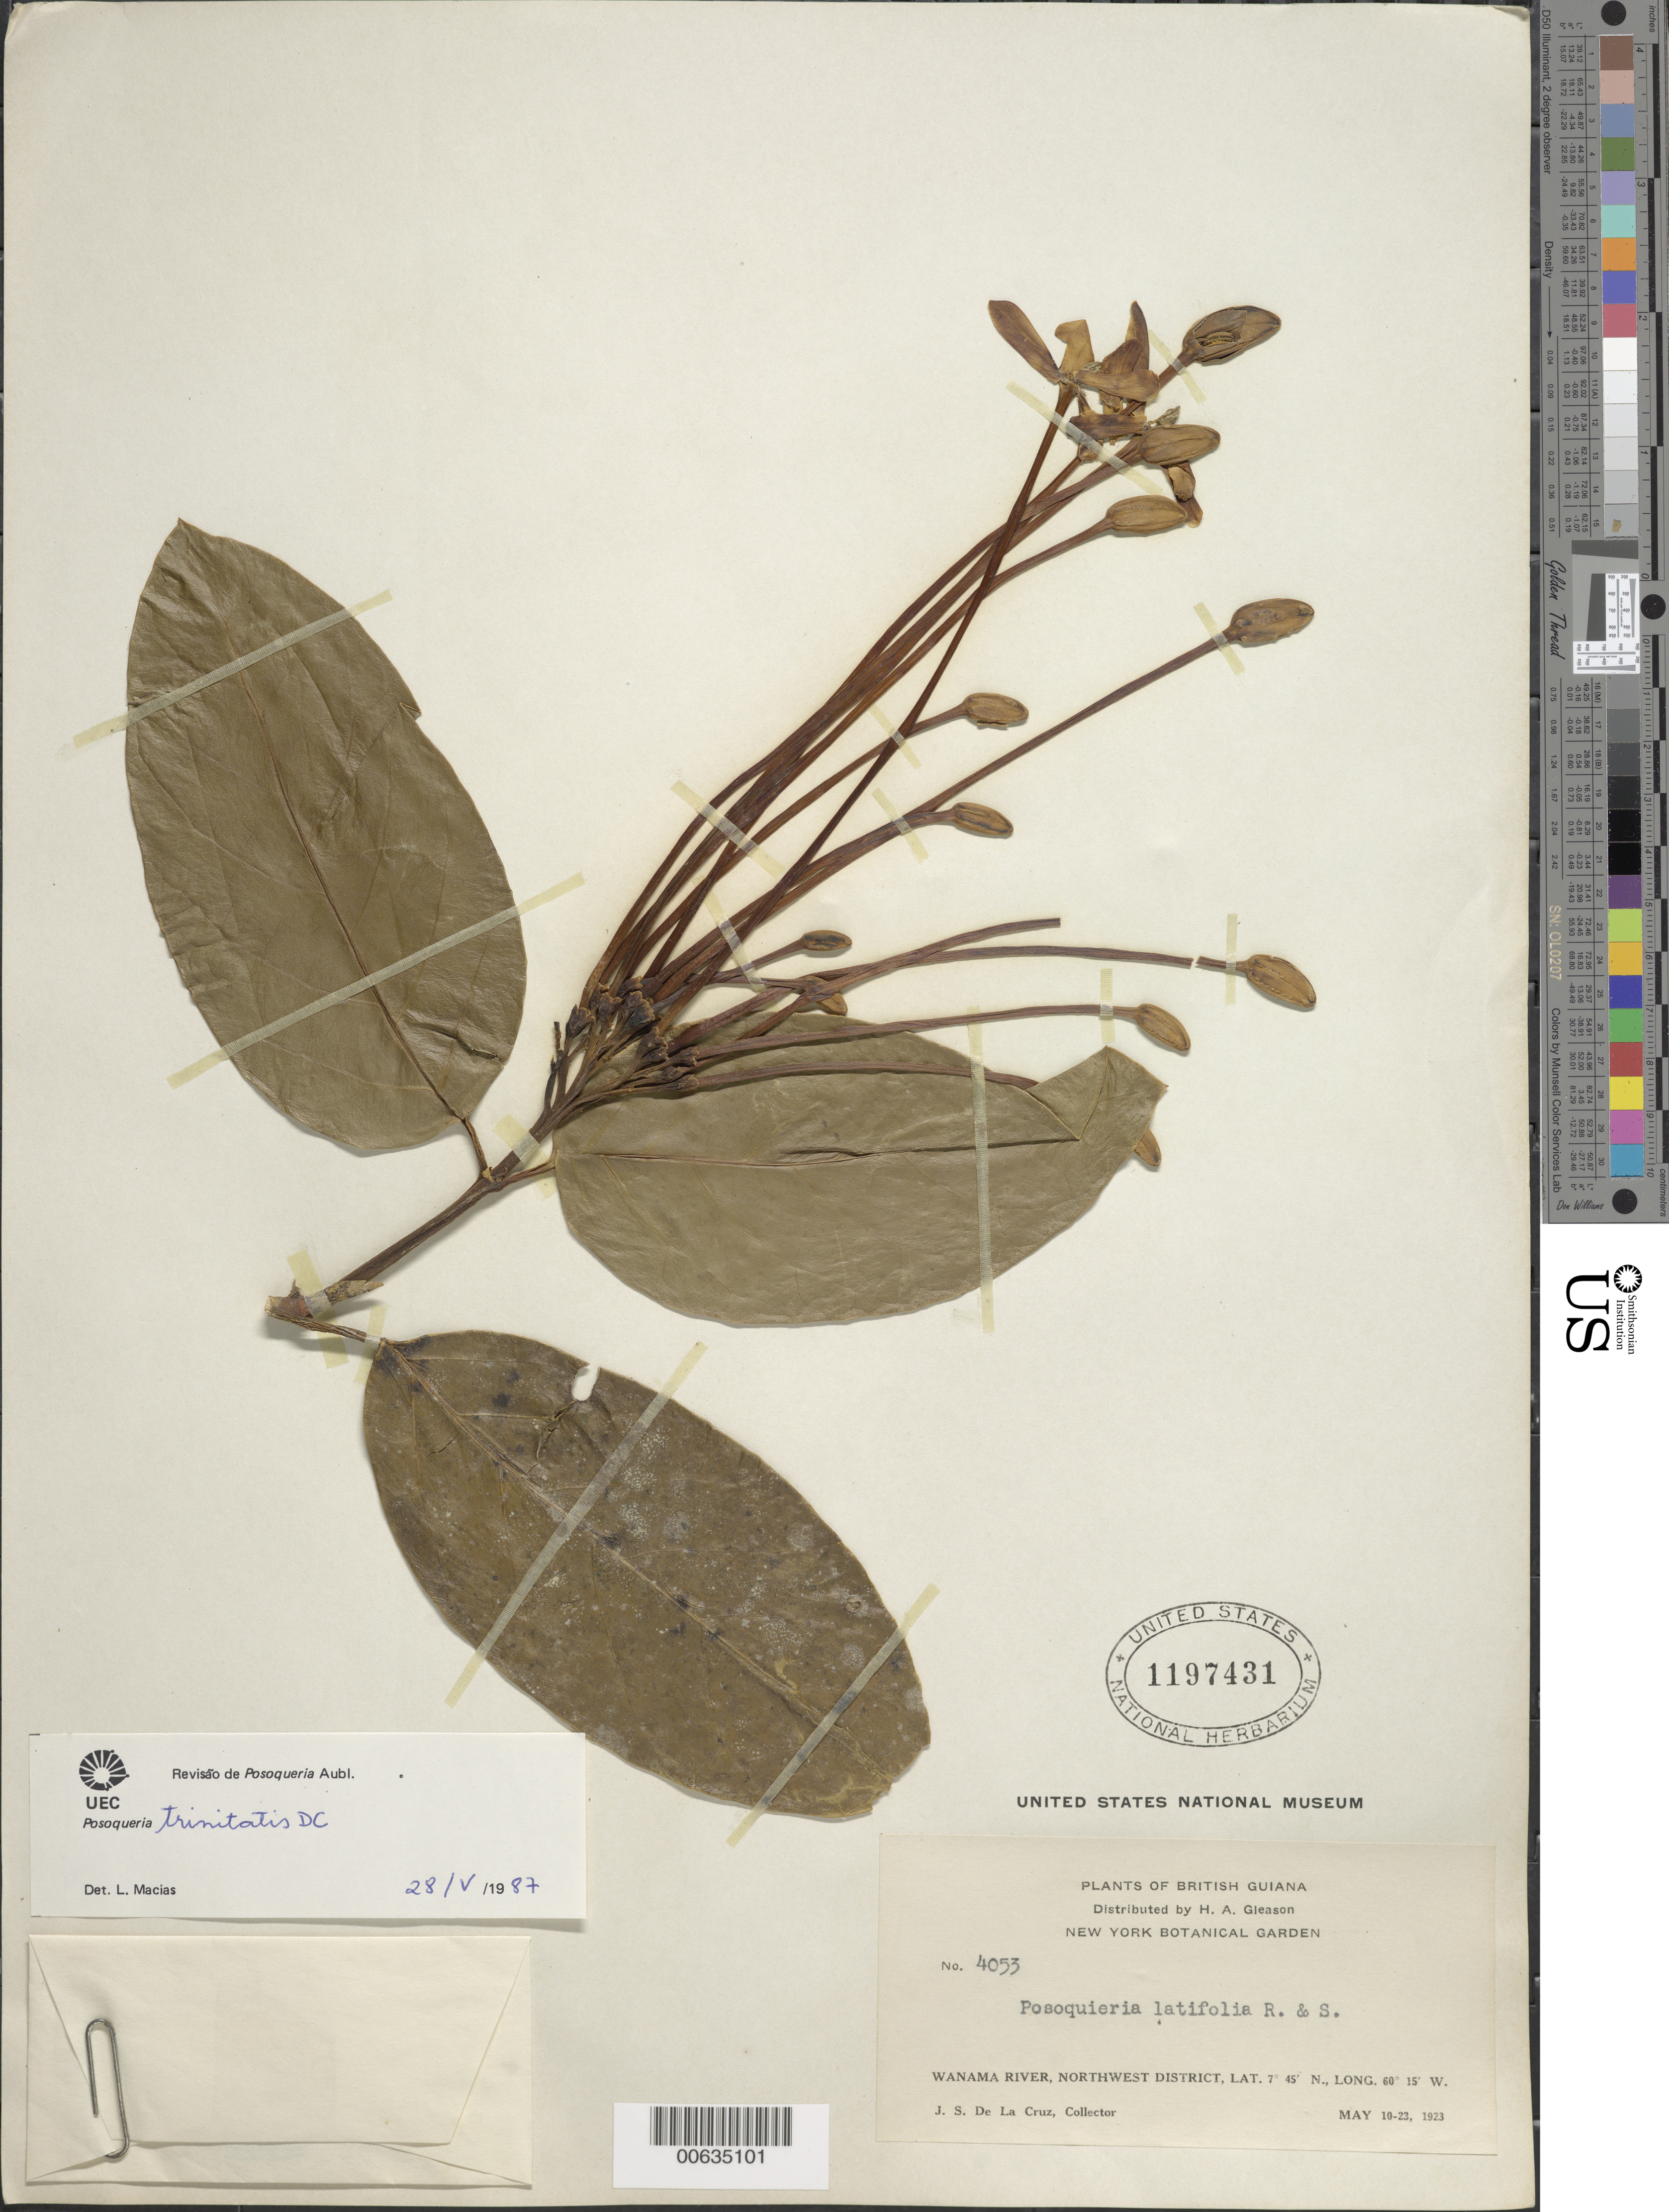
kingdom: Plantae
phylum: Tracheophyta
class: Magnoliopsida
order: Gentianales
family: Rubiaceae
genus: Posoqueria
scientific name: Posoqueria trinitatis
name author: DC.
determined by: Macias, L.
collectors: J. S. de la Cruz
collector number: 4053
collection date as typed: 10-May-23 to 23-May-23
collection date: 1923-05-10/1923-05-23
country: Guyana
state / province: Barima-Waini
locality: Wanama R., NW District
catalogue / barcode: US 1197431